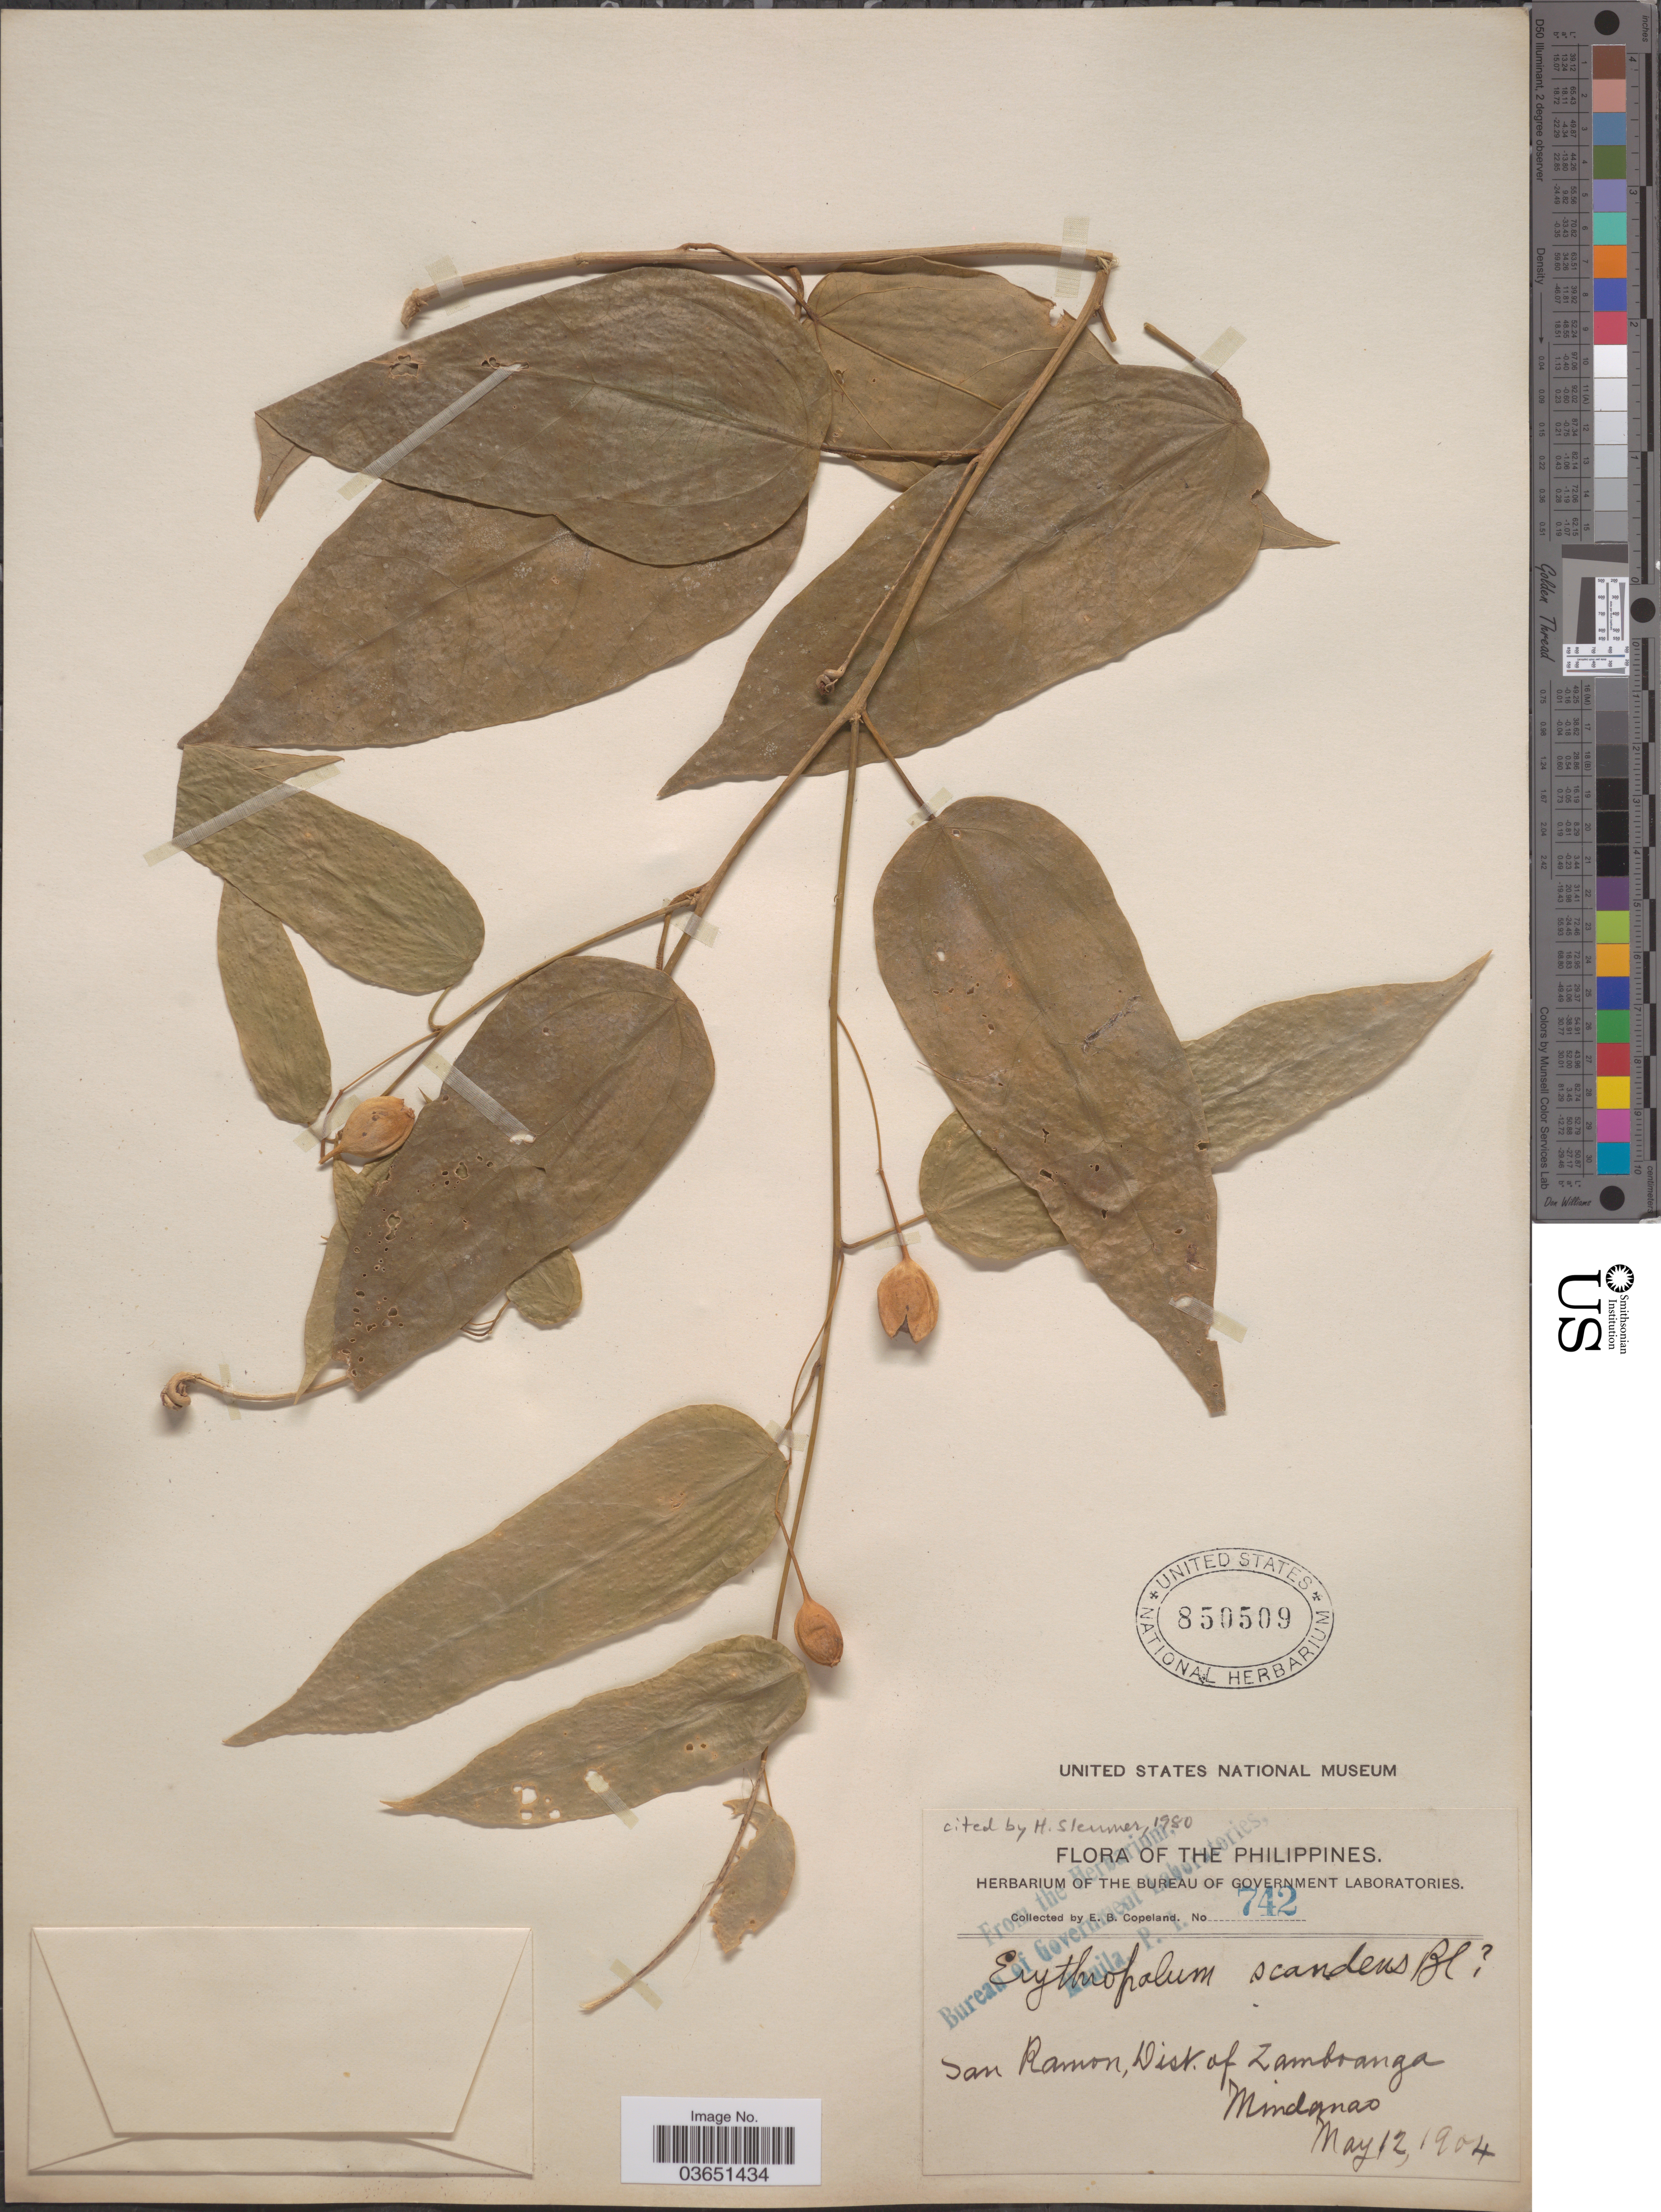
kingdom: Plantae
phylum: Tracheophyta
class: Magnoliopsida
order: Santalales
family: Erythropalaceae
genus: Erythropalum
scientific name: Erythropalum scandens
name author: Blume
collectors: E. B. Copeland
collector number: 742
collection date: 1904-05-12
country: Philippines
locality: San Ramon, Dist. of Zamboanga. Mindanao.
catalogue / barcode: US 850509